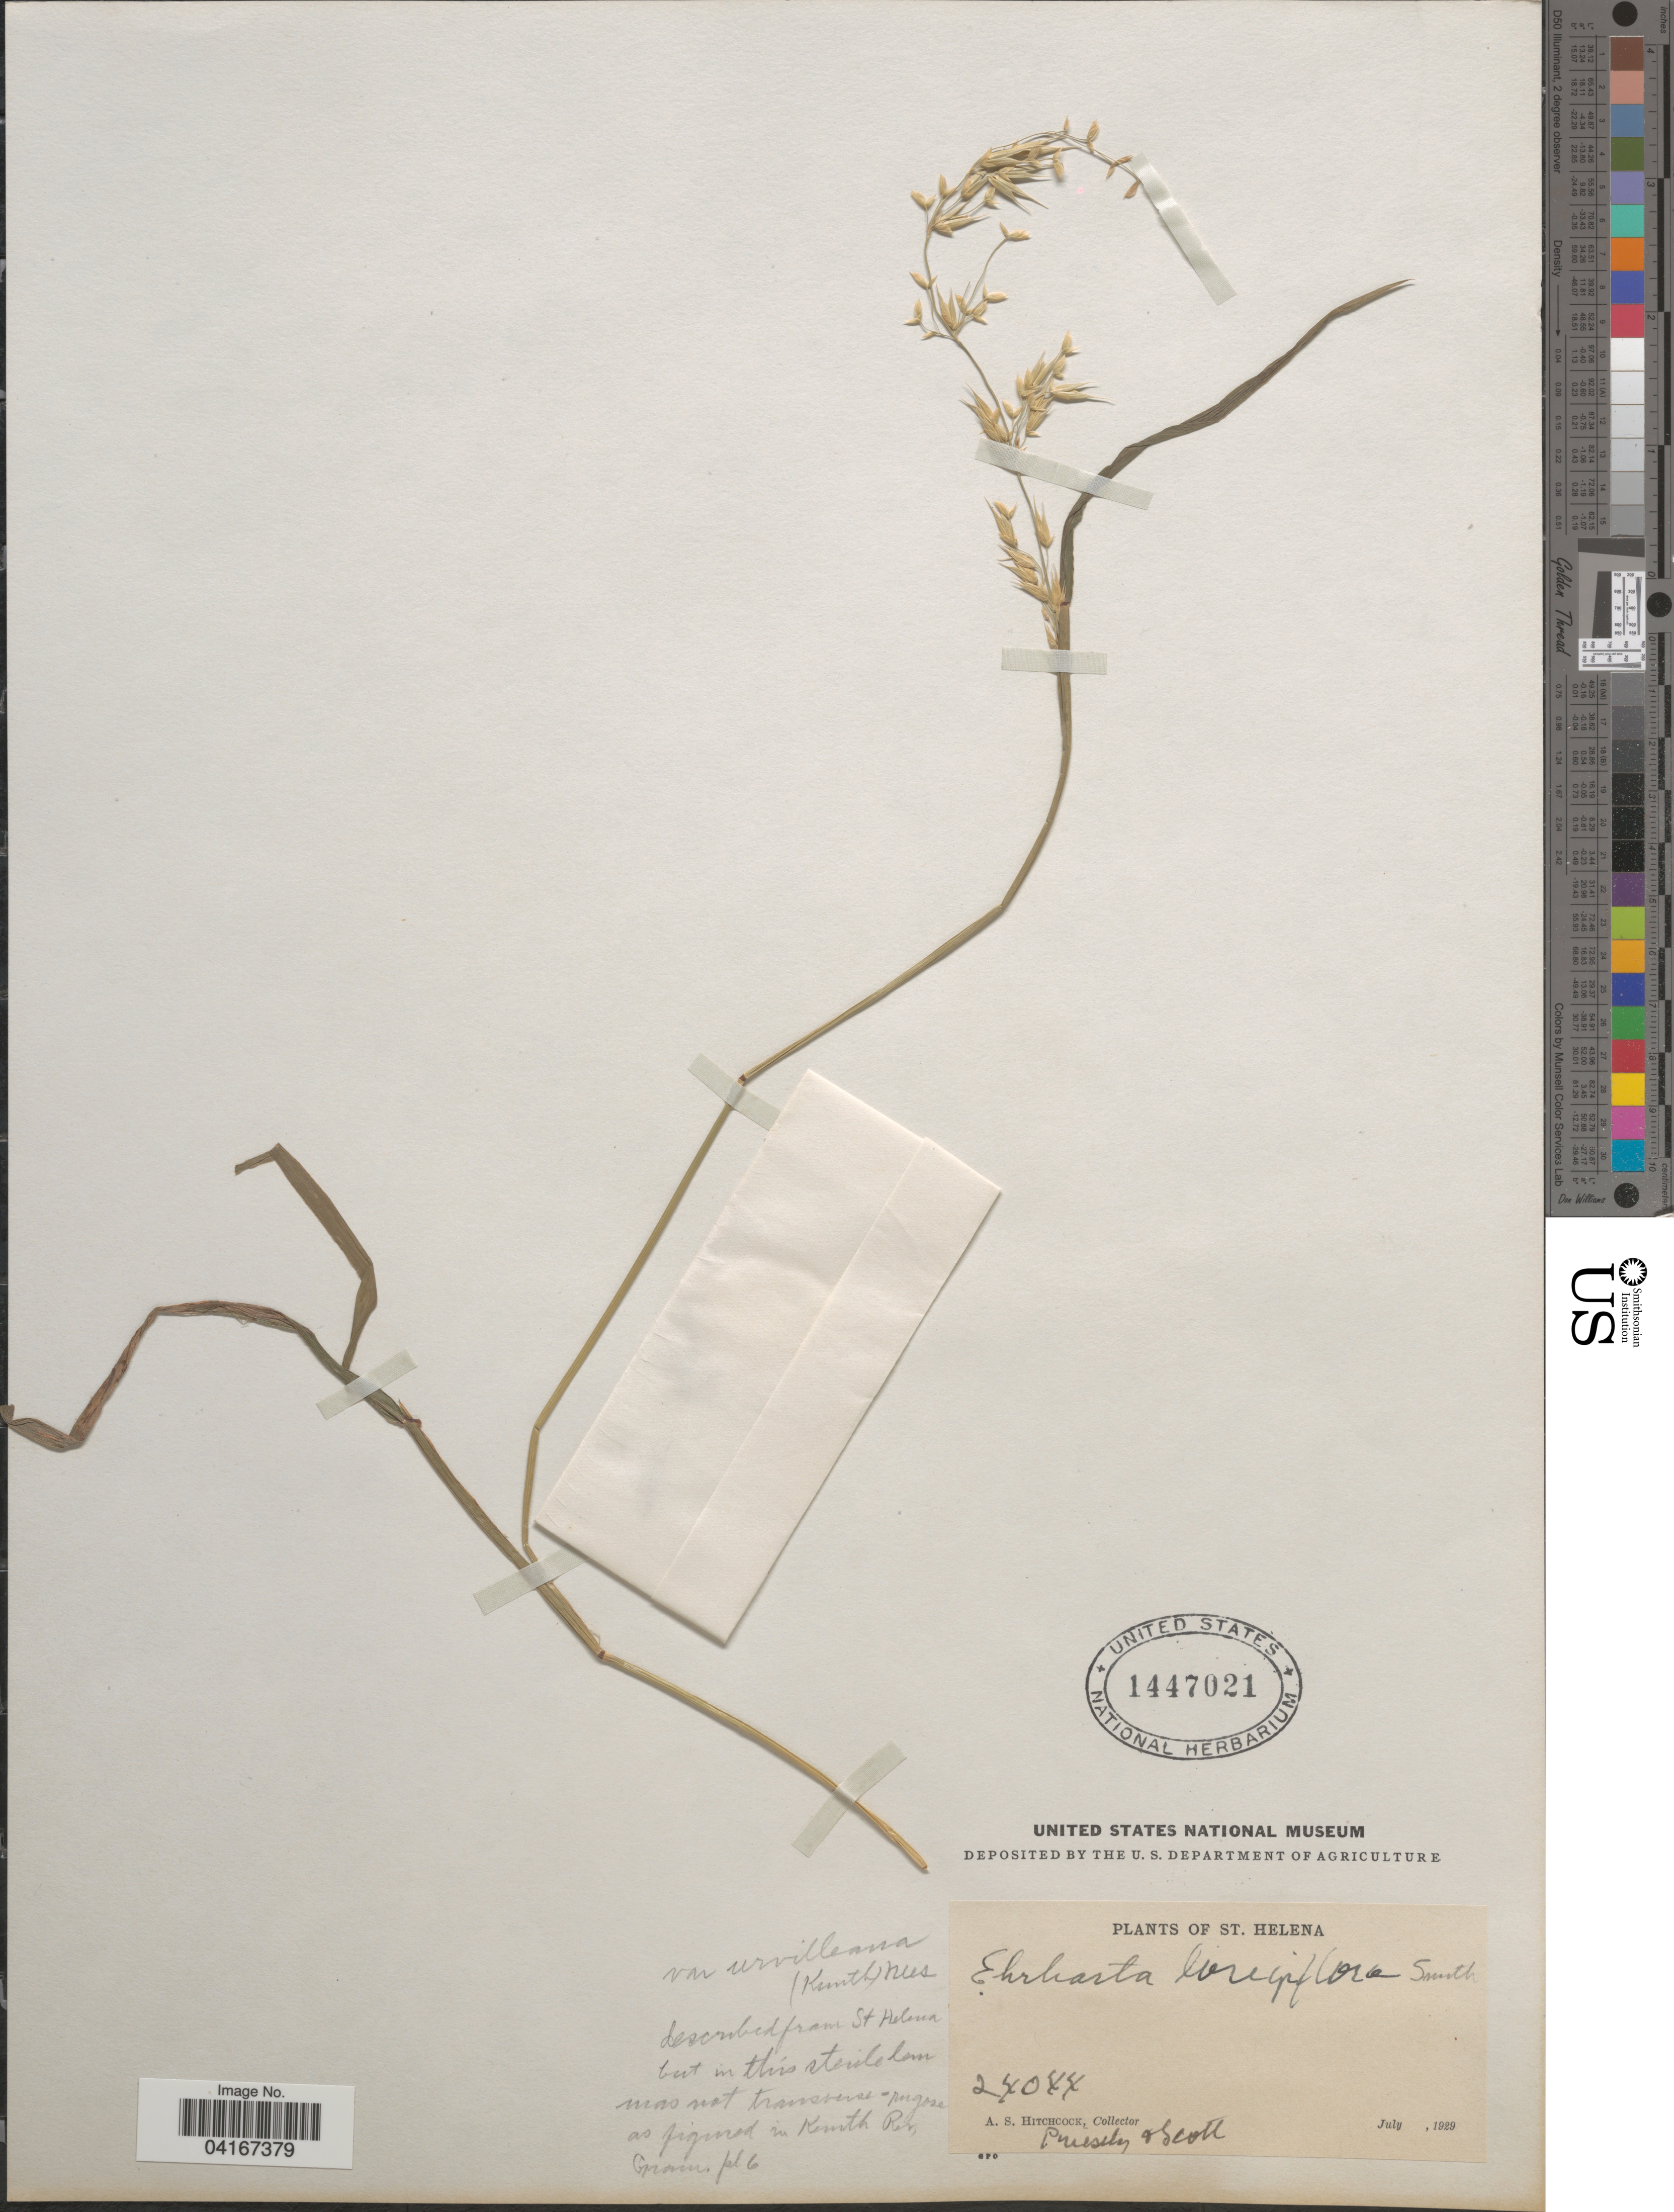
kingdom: Plantae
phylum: Tracheophyta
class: Liliopsida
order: Poales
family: Poaceae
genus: Ehrharta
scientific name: Ehrharta longiflora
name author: Sm.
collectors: Collector illegible & -- Scott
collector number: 24044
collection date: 1929-07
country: St. Helena Islands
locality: St. Helena.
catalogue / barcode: US 1447021